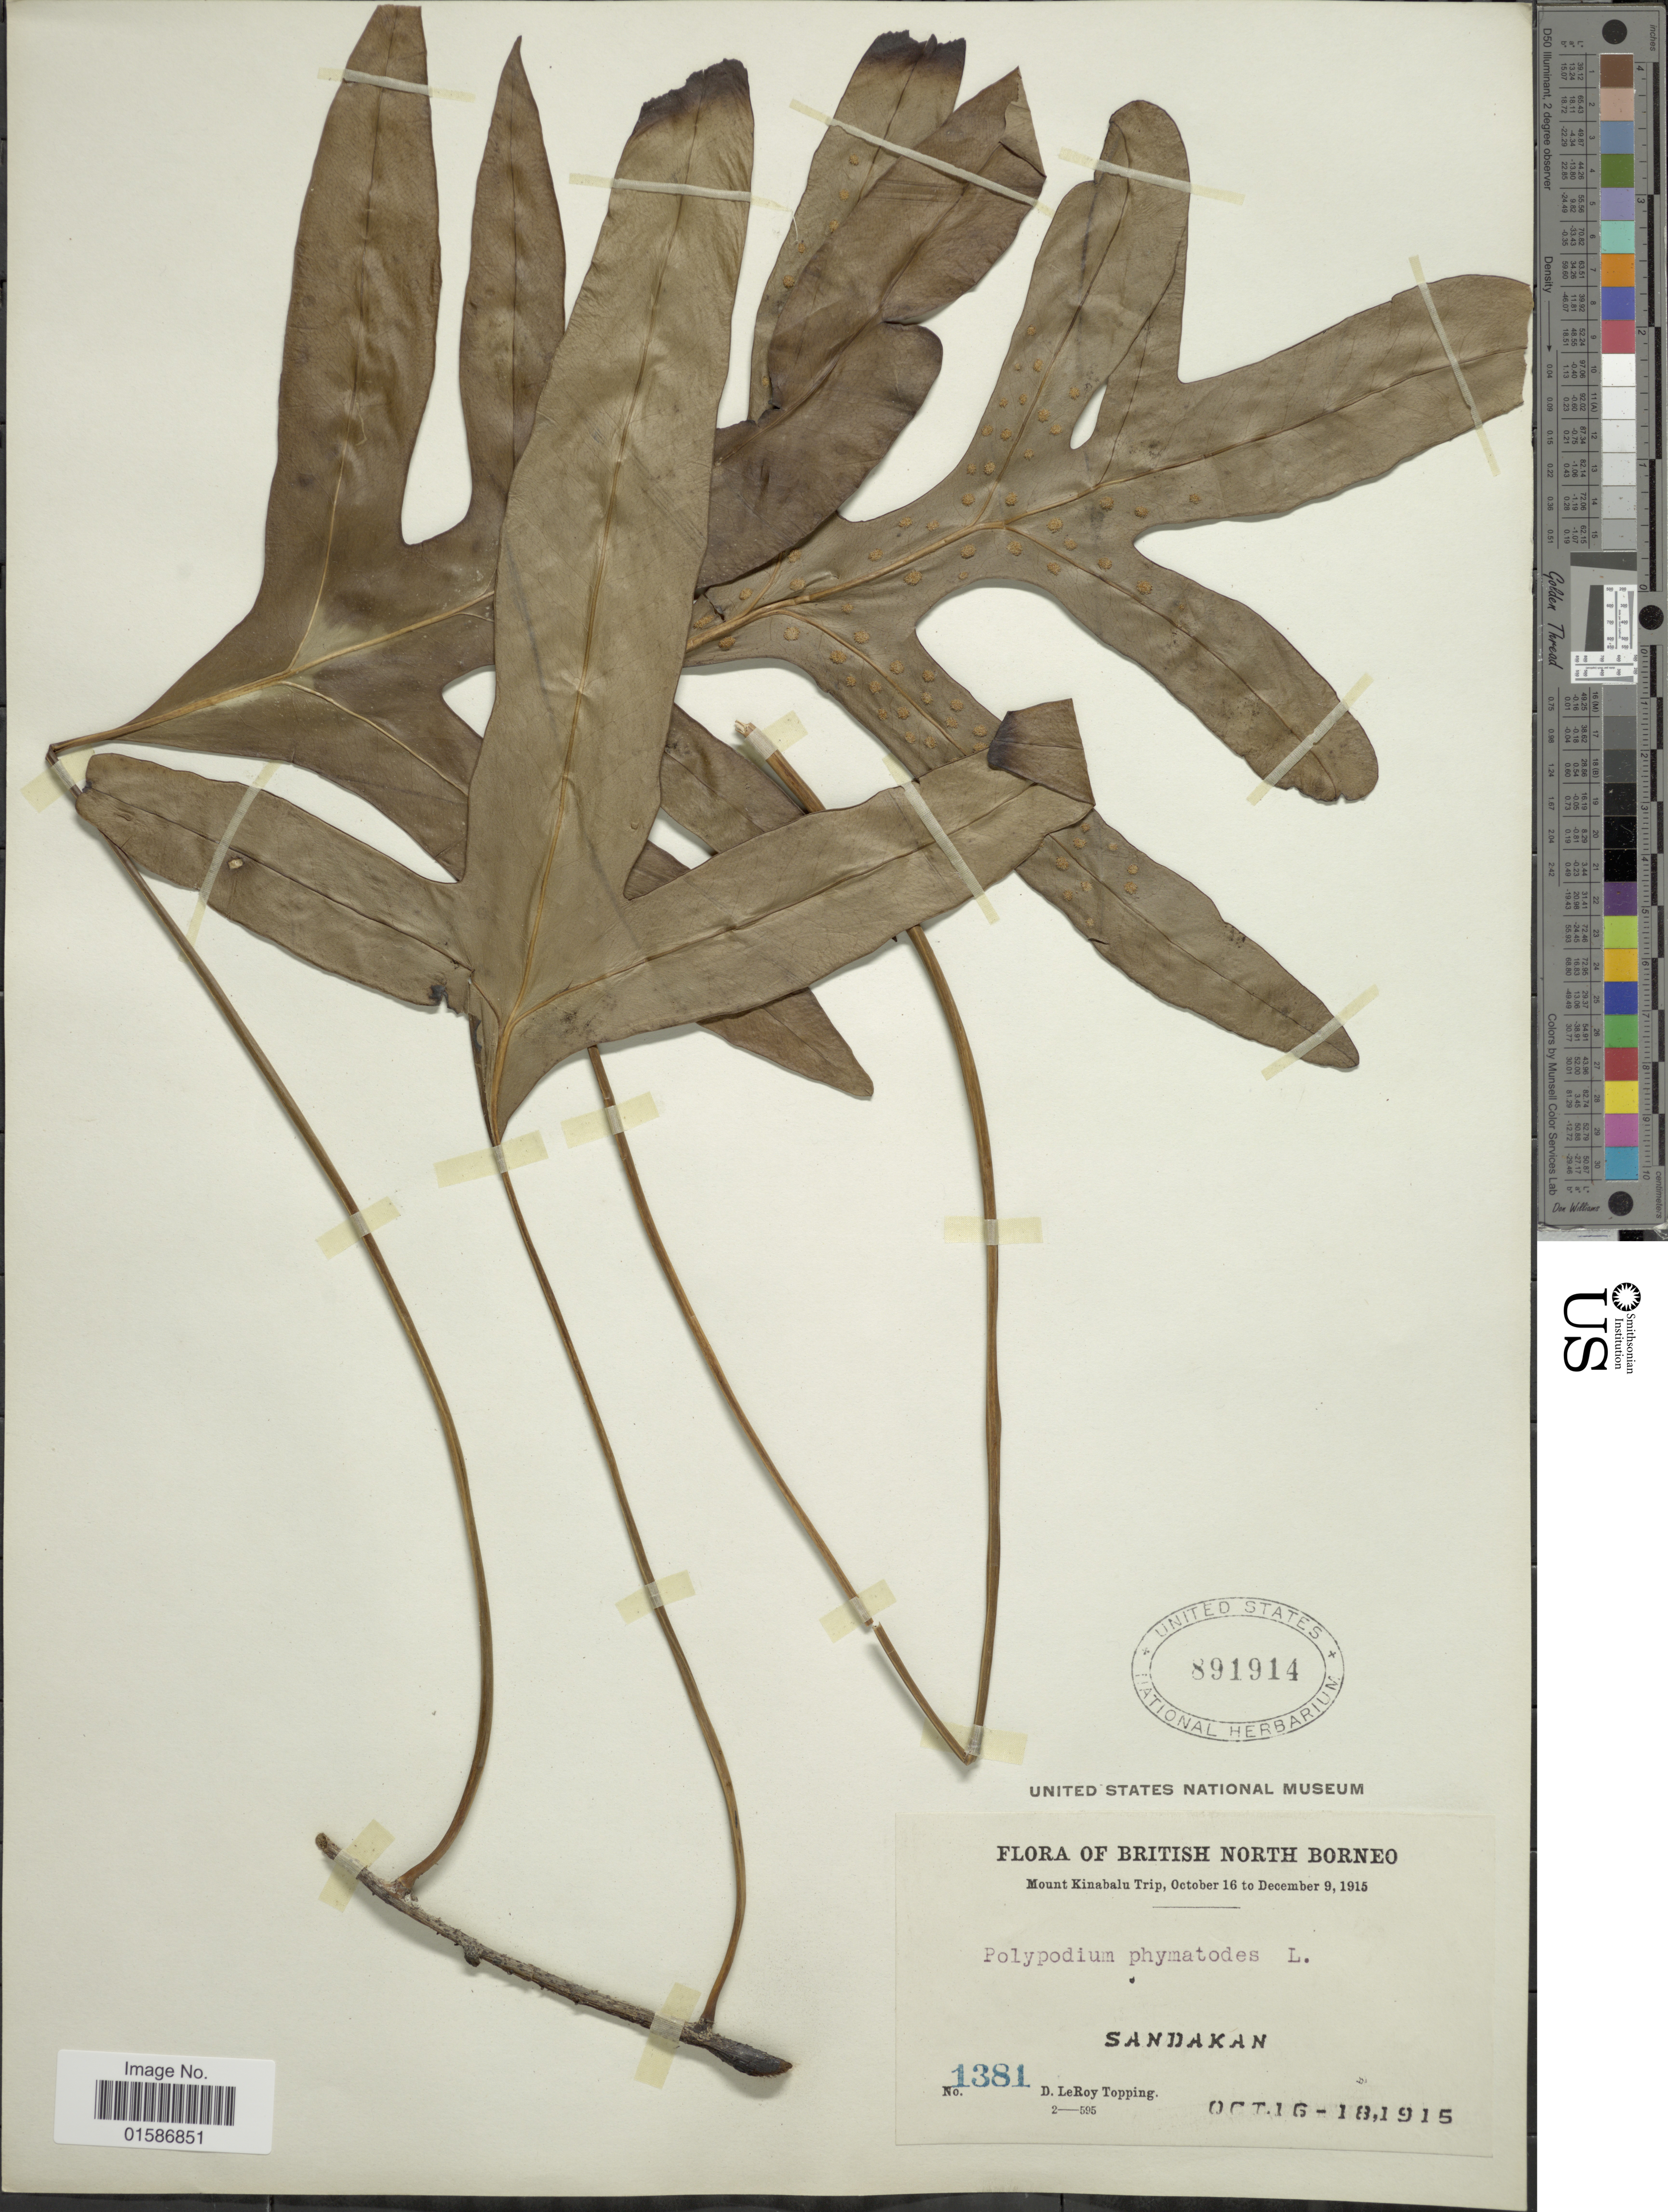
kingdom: Plantae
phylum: Tracheophyta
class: Polypodiopsida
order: Polypodiales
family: Polypodiaceae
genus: Microsorum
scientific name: Microsorum scolopendria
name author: (Burm. f.) Copel.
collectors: P. Bartsch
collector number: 12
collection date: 1907-10-28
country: United States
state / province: Hawaii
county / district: Honolulu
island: Oahu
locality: The Hawaiian Islands, Konahunoi Mountain, east of Honolulu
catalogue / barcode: US 627691